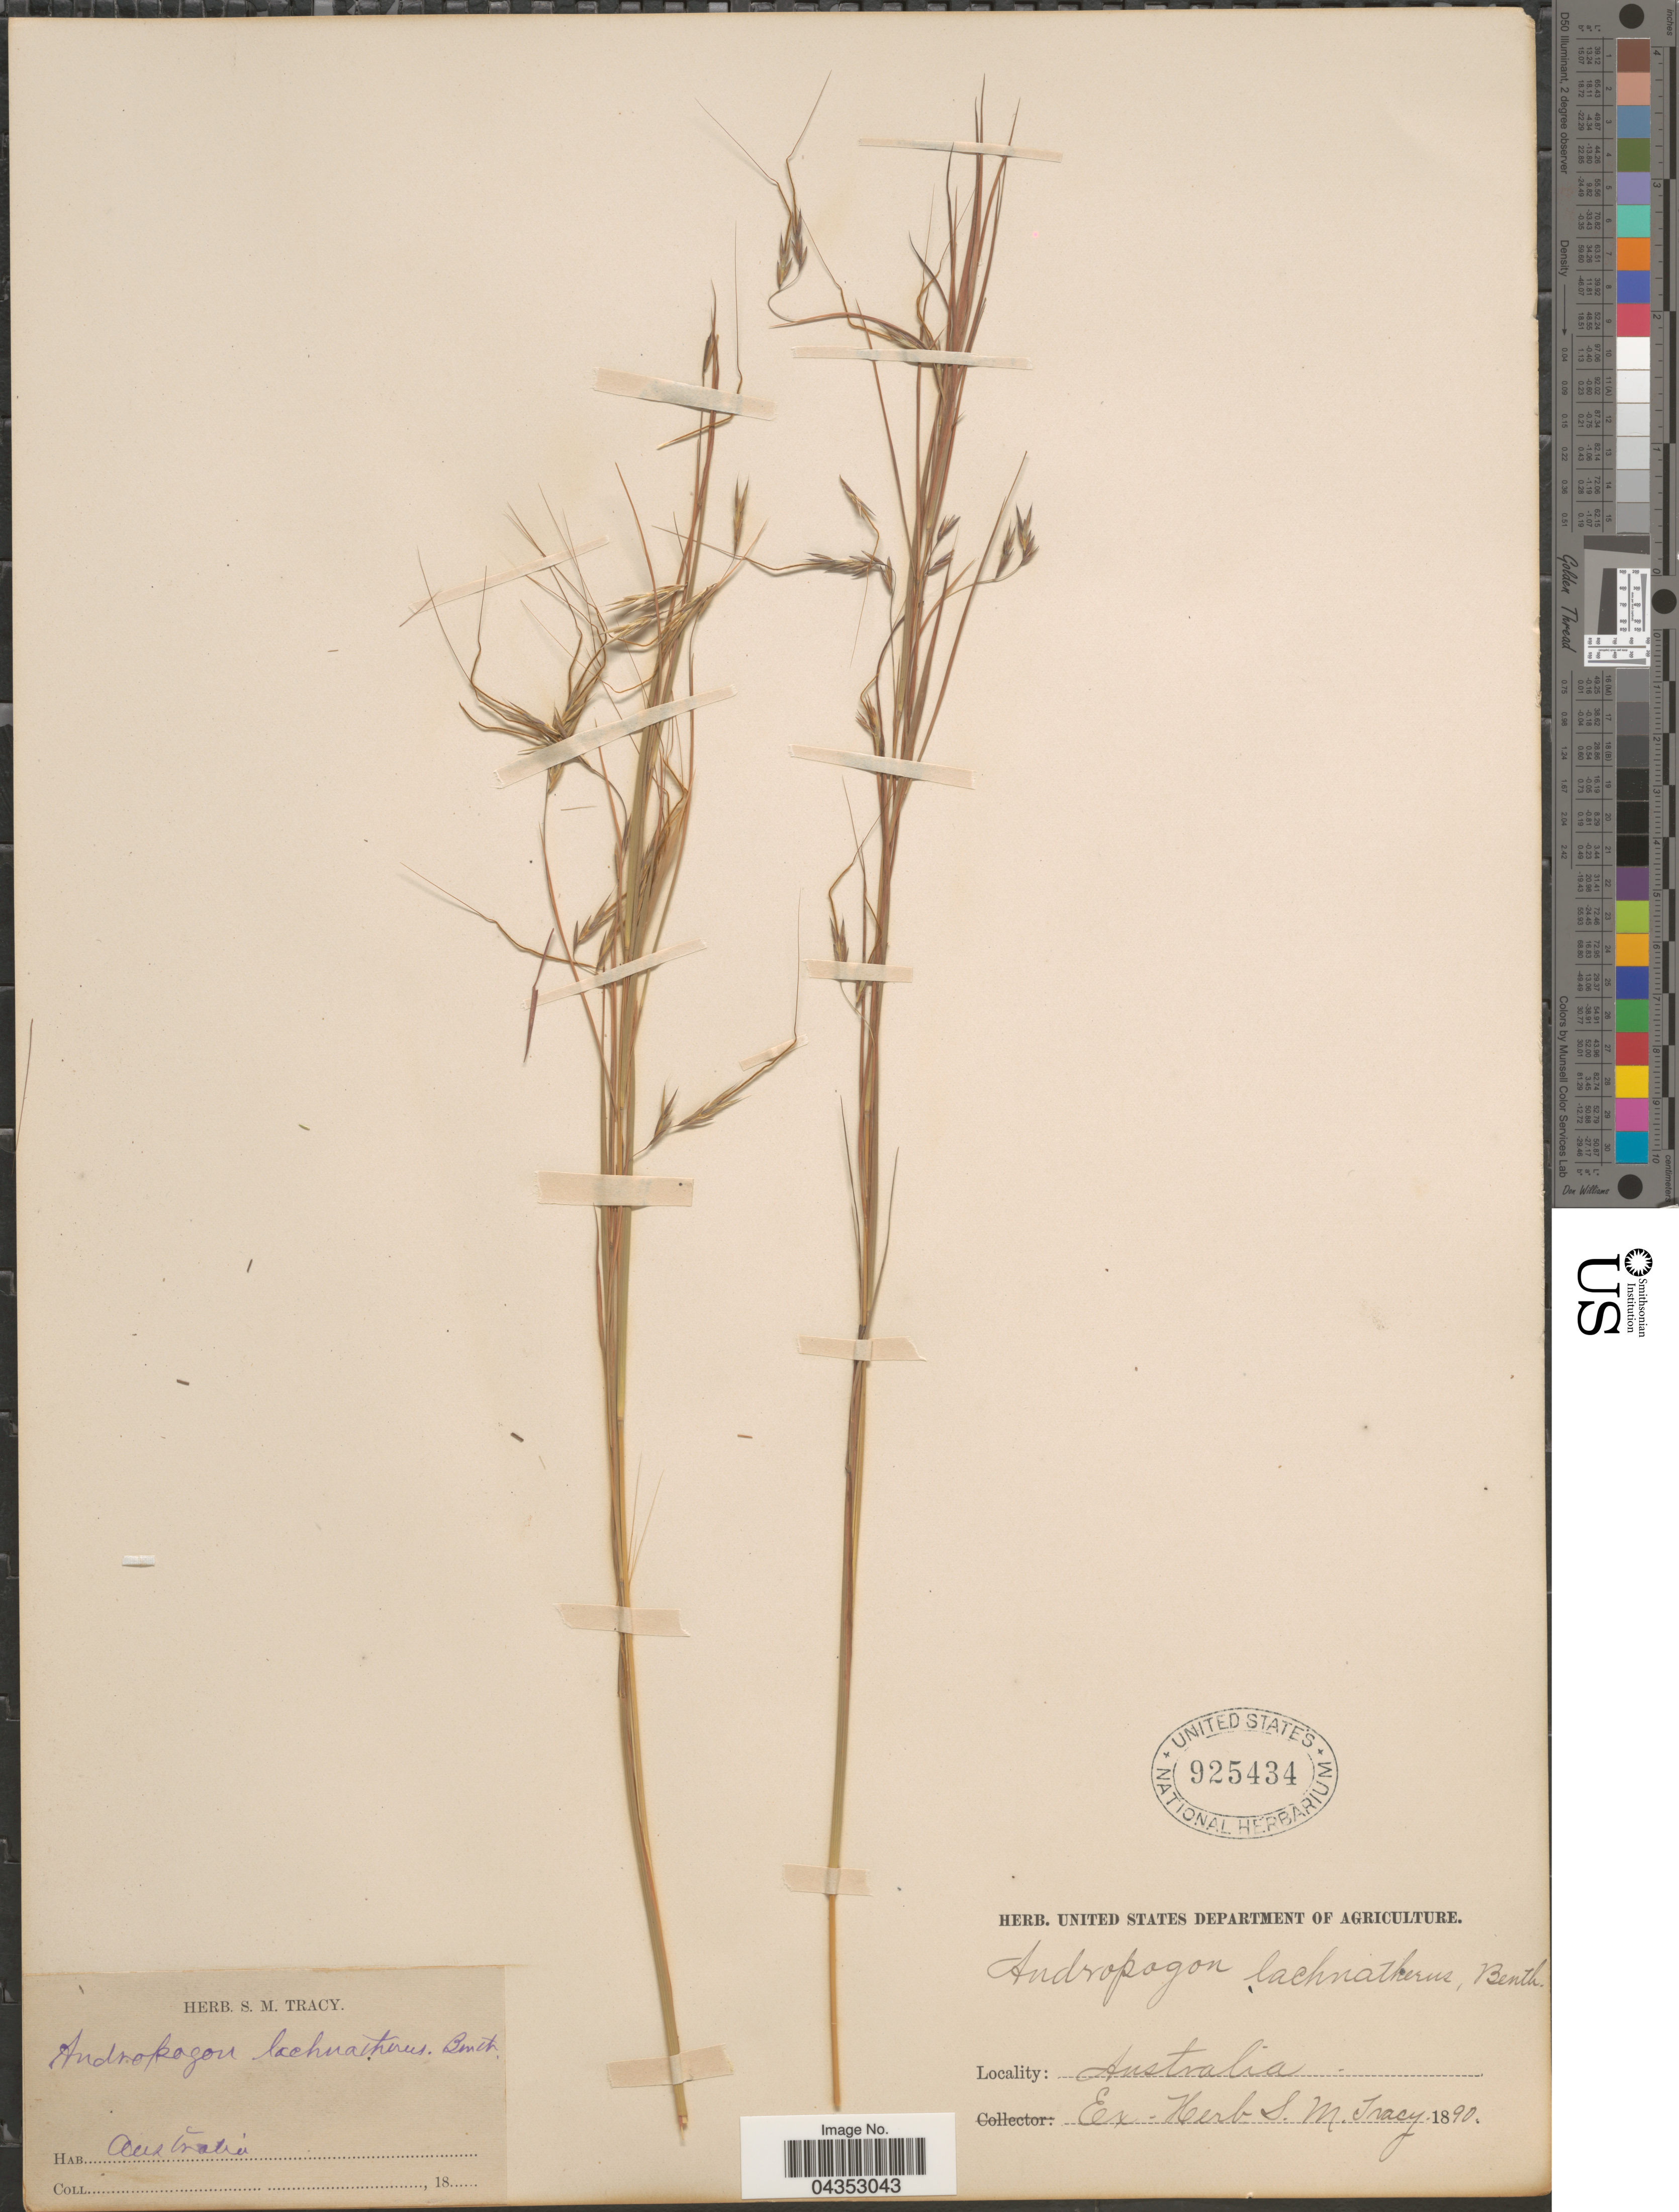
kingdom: Plantae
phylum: Tracheophyta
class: Liliopsida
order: Poales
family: Poaceae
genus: Hyparrhenia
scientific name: Hyparrhenia filipendula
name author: (Hochr.) Stapf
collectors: Ex herb. S. M. Tracy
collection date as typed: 18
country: Australia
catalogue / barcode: US 925434